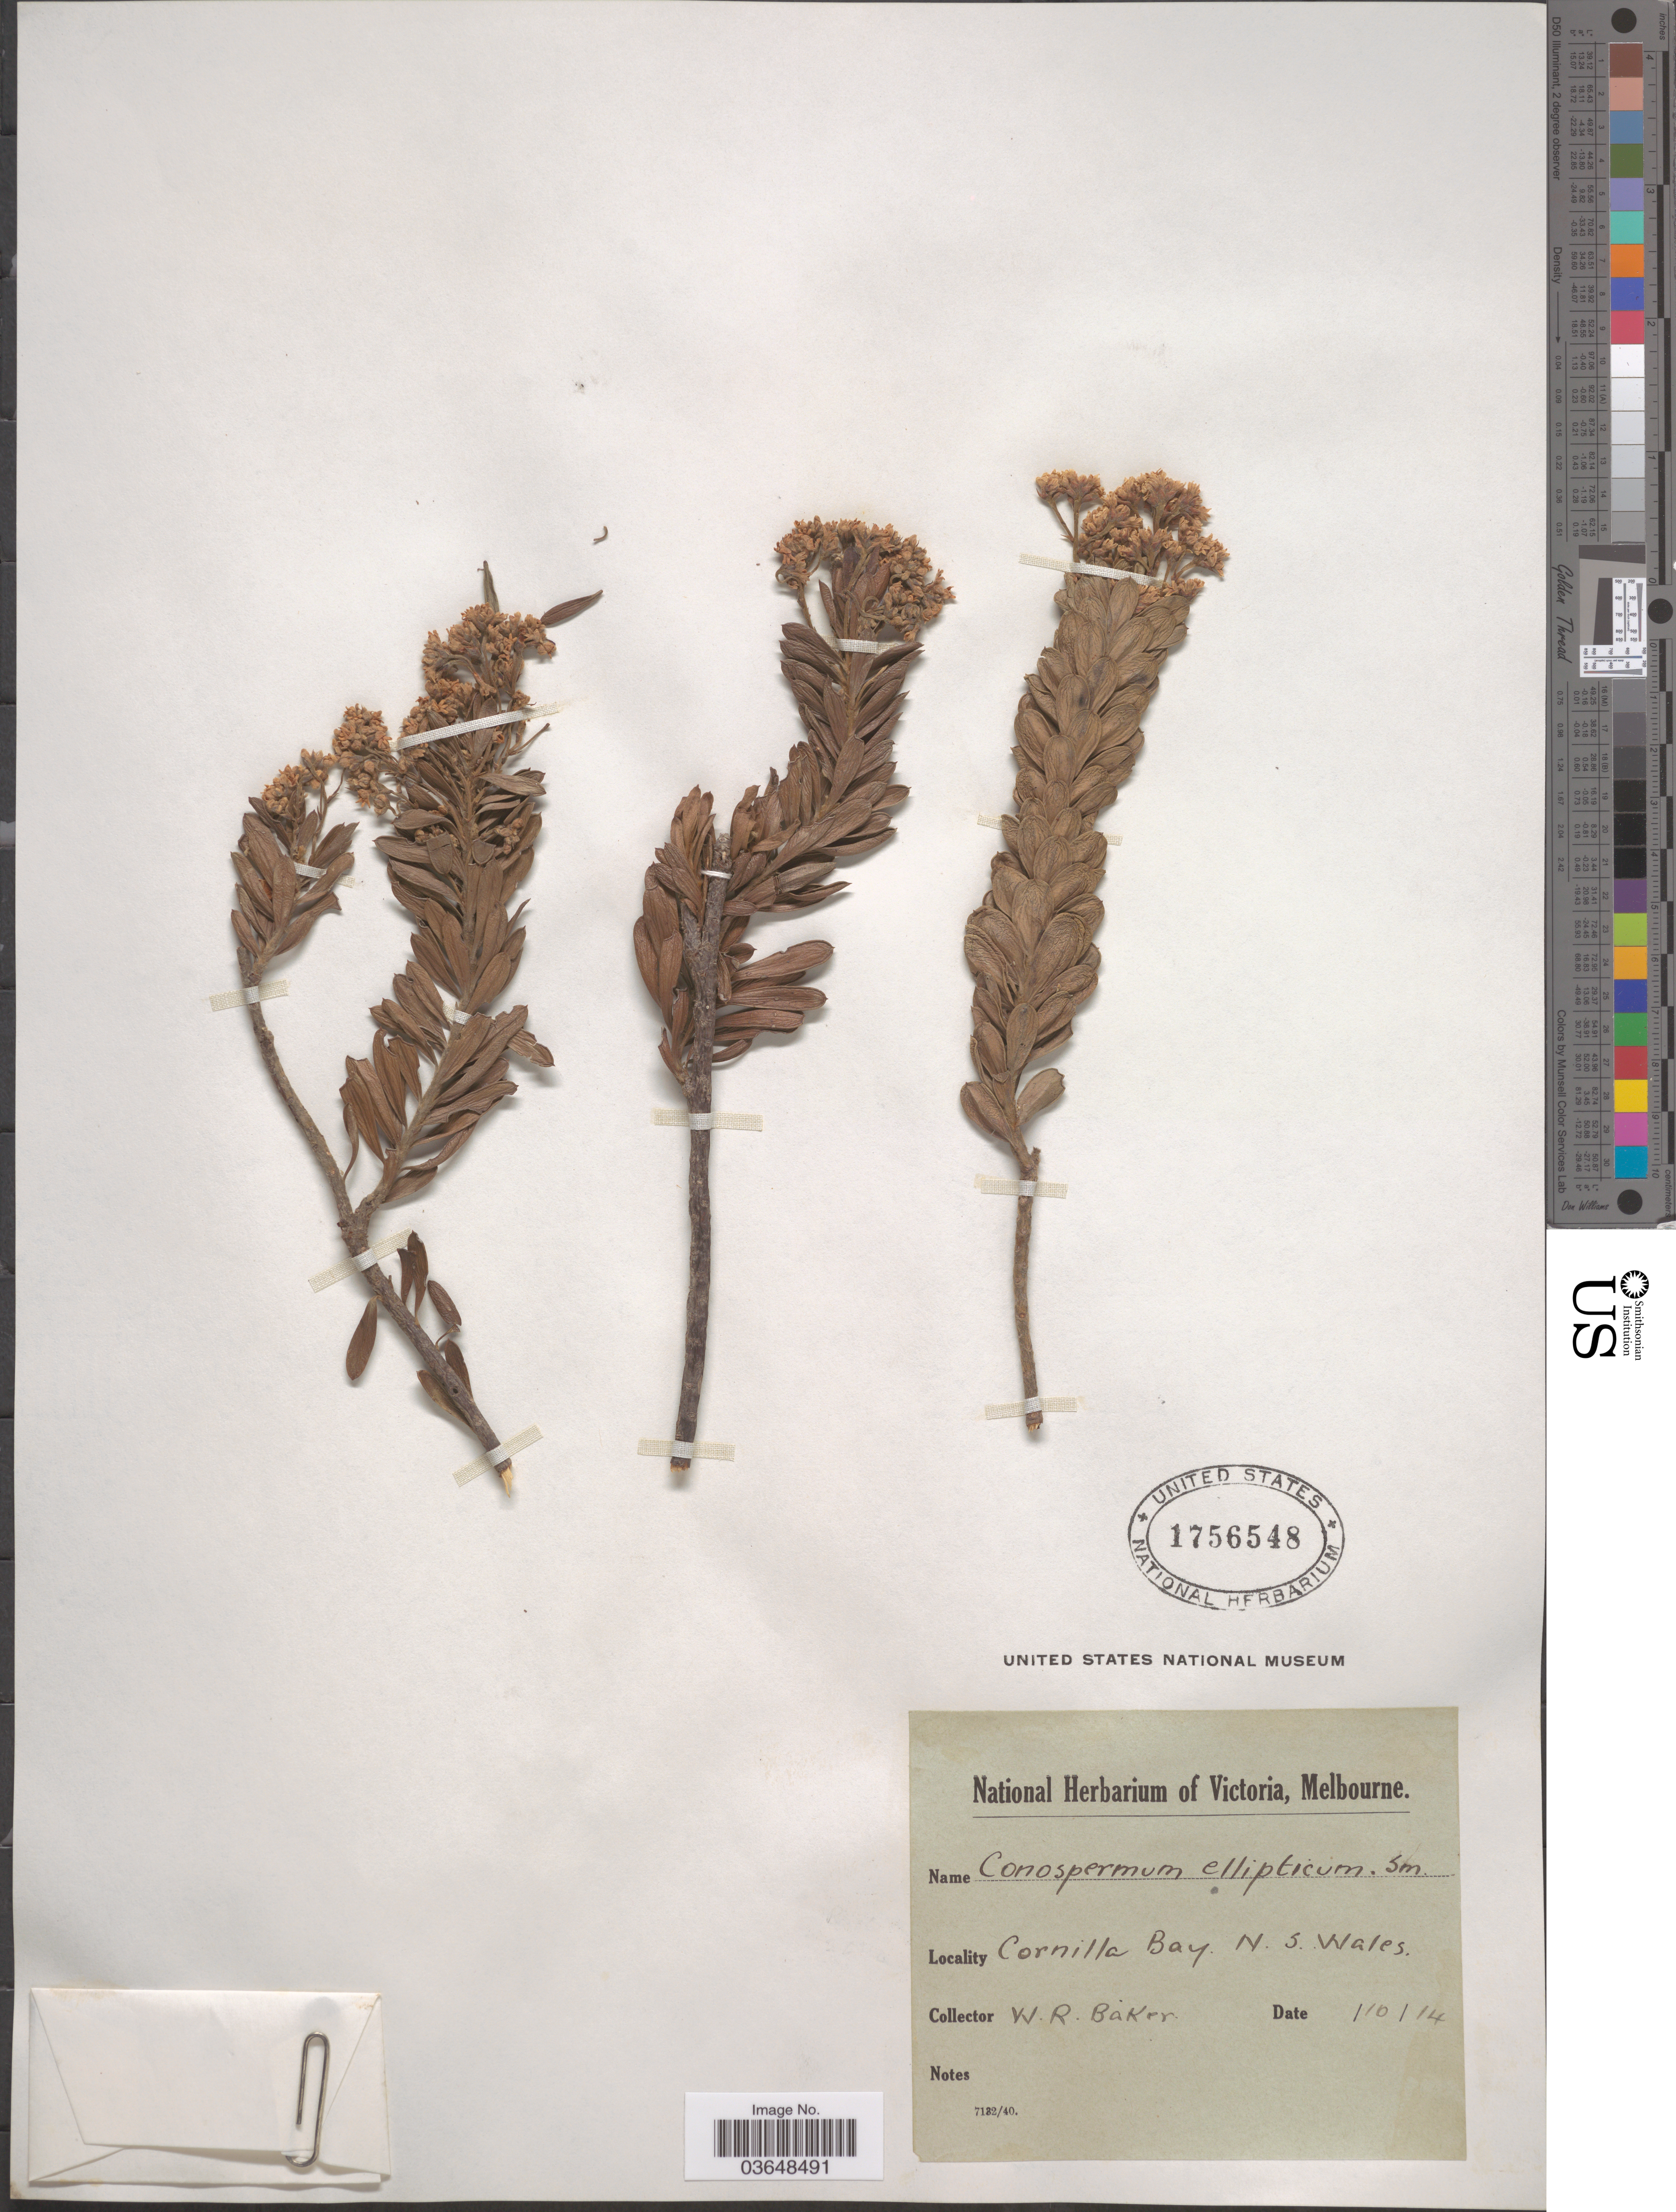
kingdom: Plantae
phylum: Tracheophyta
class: Magnoliopsida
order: Proteales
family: Proteaceae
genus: Conospermum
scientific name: Conospermum ellipticum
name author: Sm.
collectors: W. Baker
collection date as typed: Transcribed d/m/y: /10/14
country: Australia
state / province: New South Wales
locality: Cornilla Bay.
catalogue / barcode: US 1756548